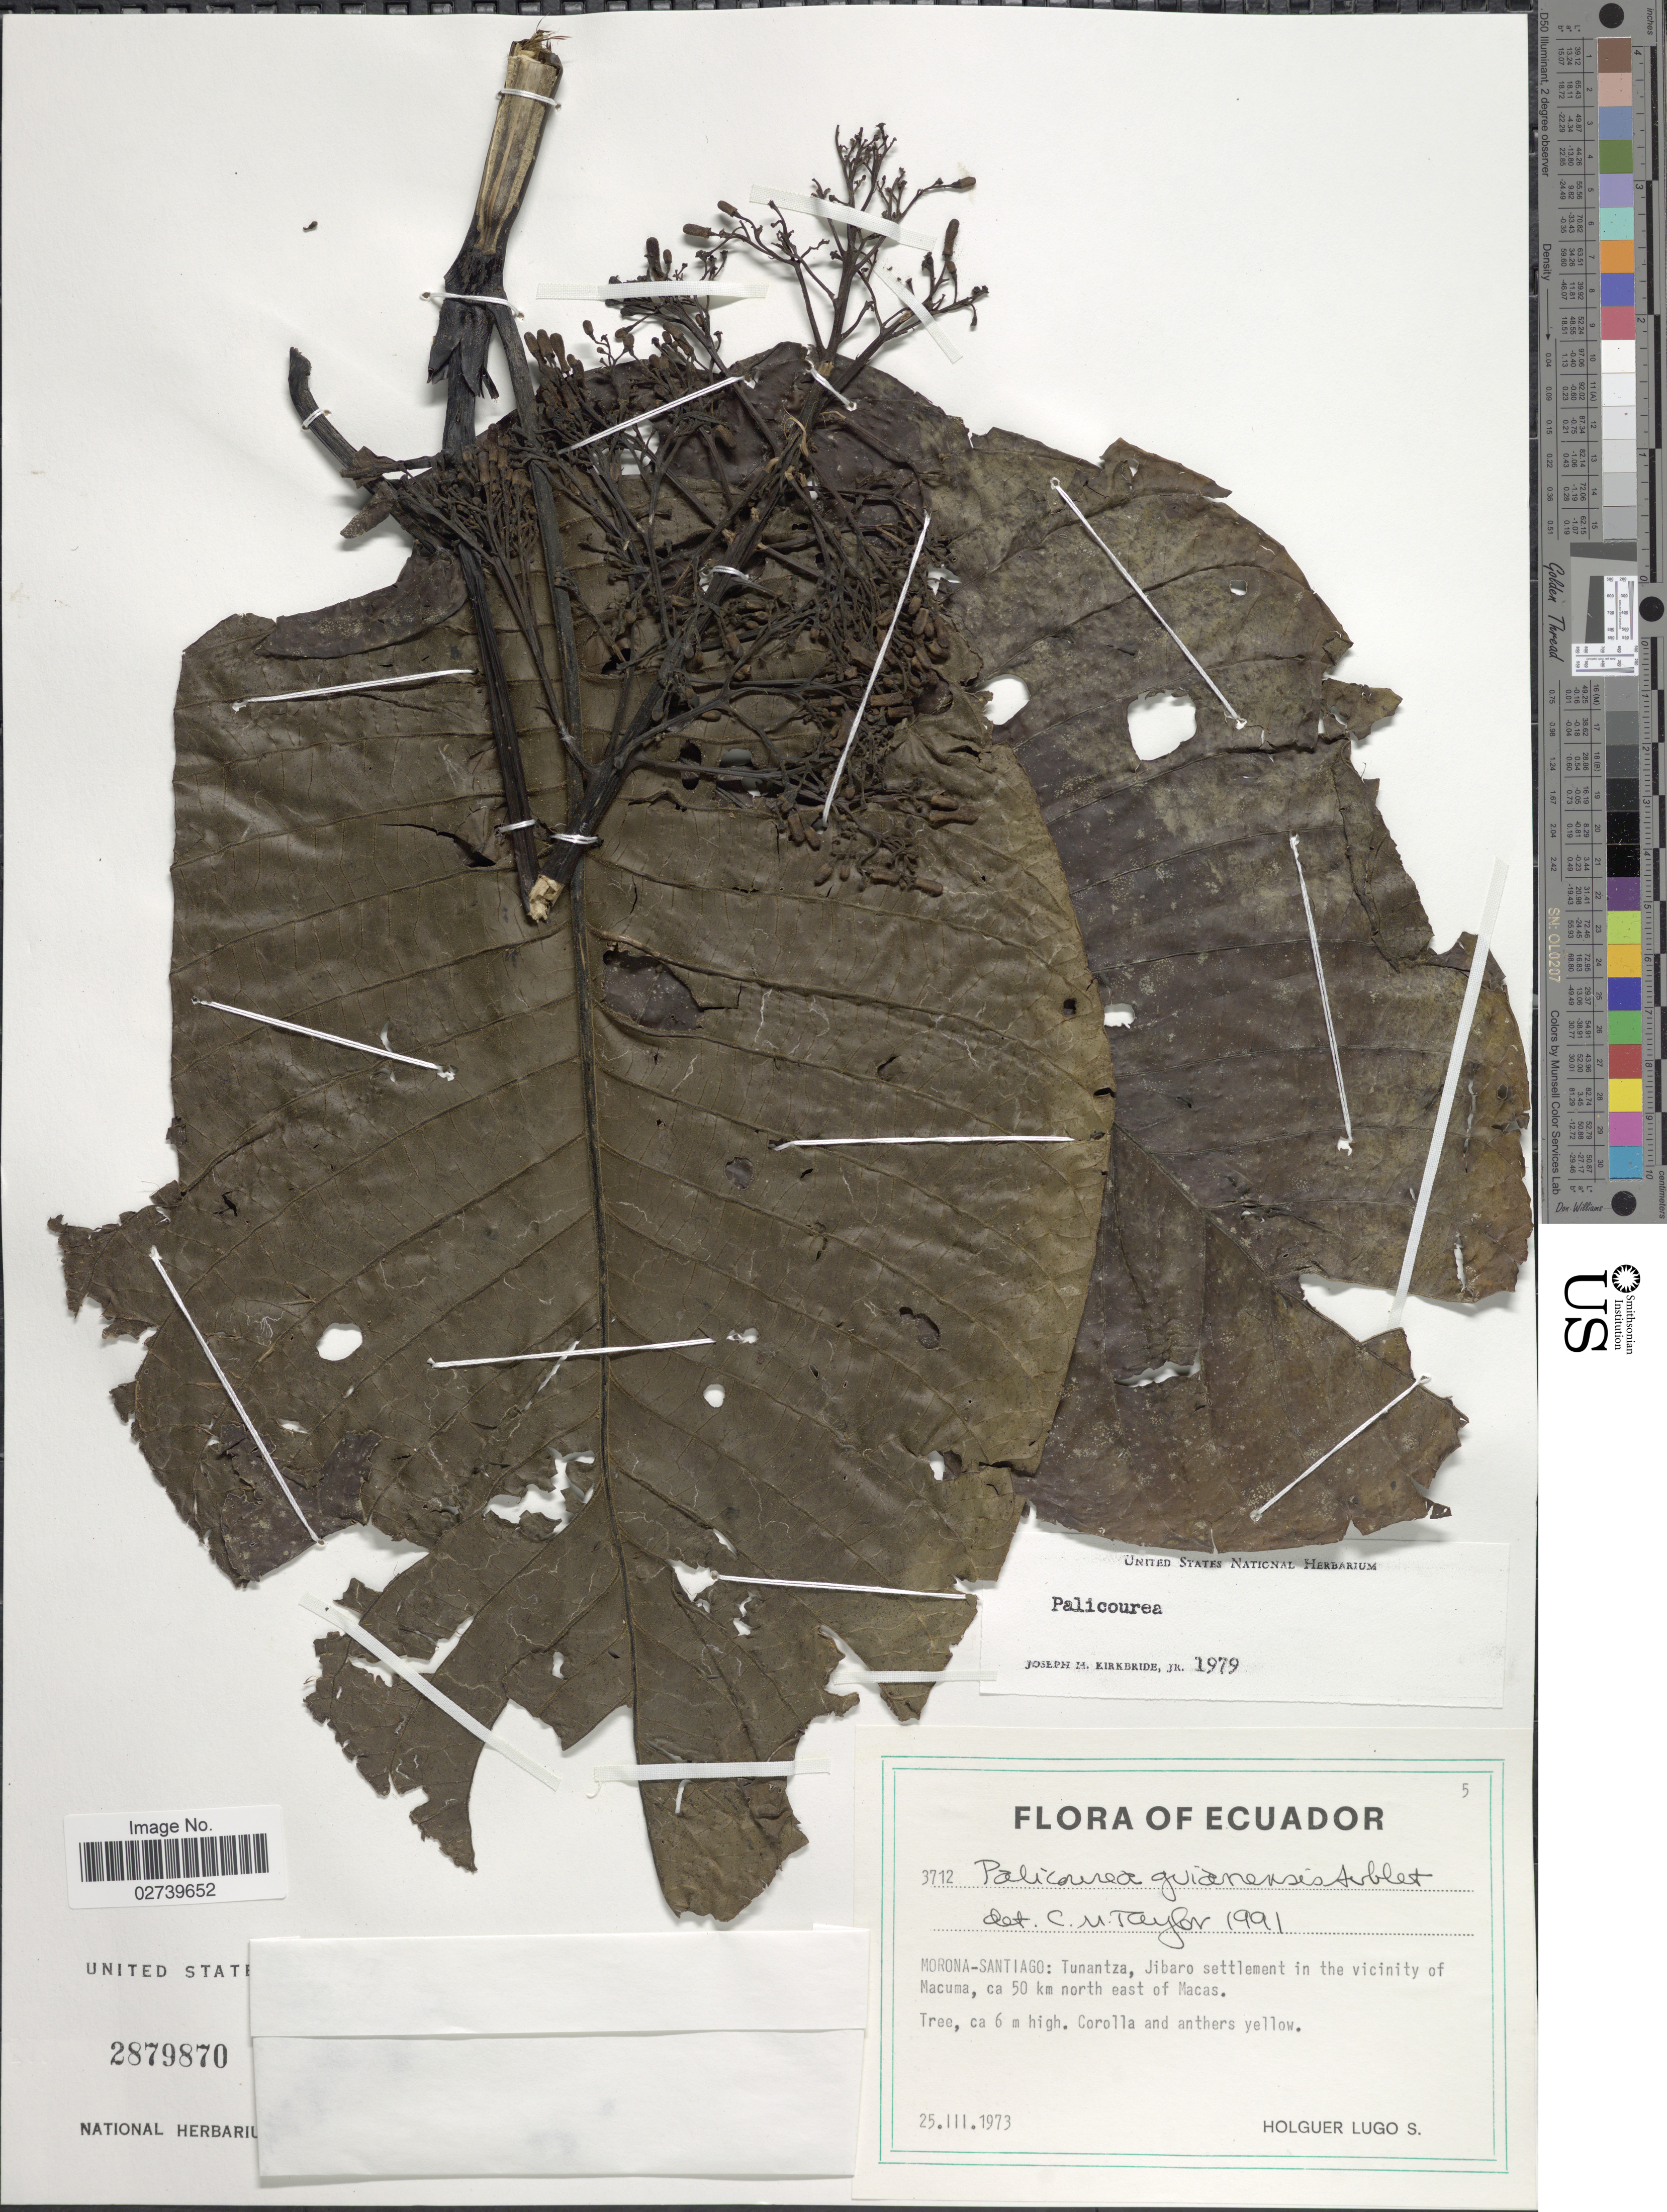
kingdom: Plantae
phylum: Tracheophyta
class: Magnoliopsida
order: Gentianales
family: Rubiaceae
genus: Palicourea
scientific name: Palicourea guianensis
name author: Aubl.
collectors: H. Lugo S.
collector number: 3712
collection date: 1973-03-25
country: Ecuador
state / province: Morona-Santiago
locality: Tunantza, Jibaro settlement in the vicinity of Macuma, ca 50 km north east of Macas.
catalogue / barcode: US 2879870